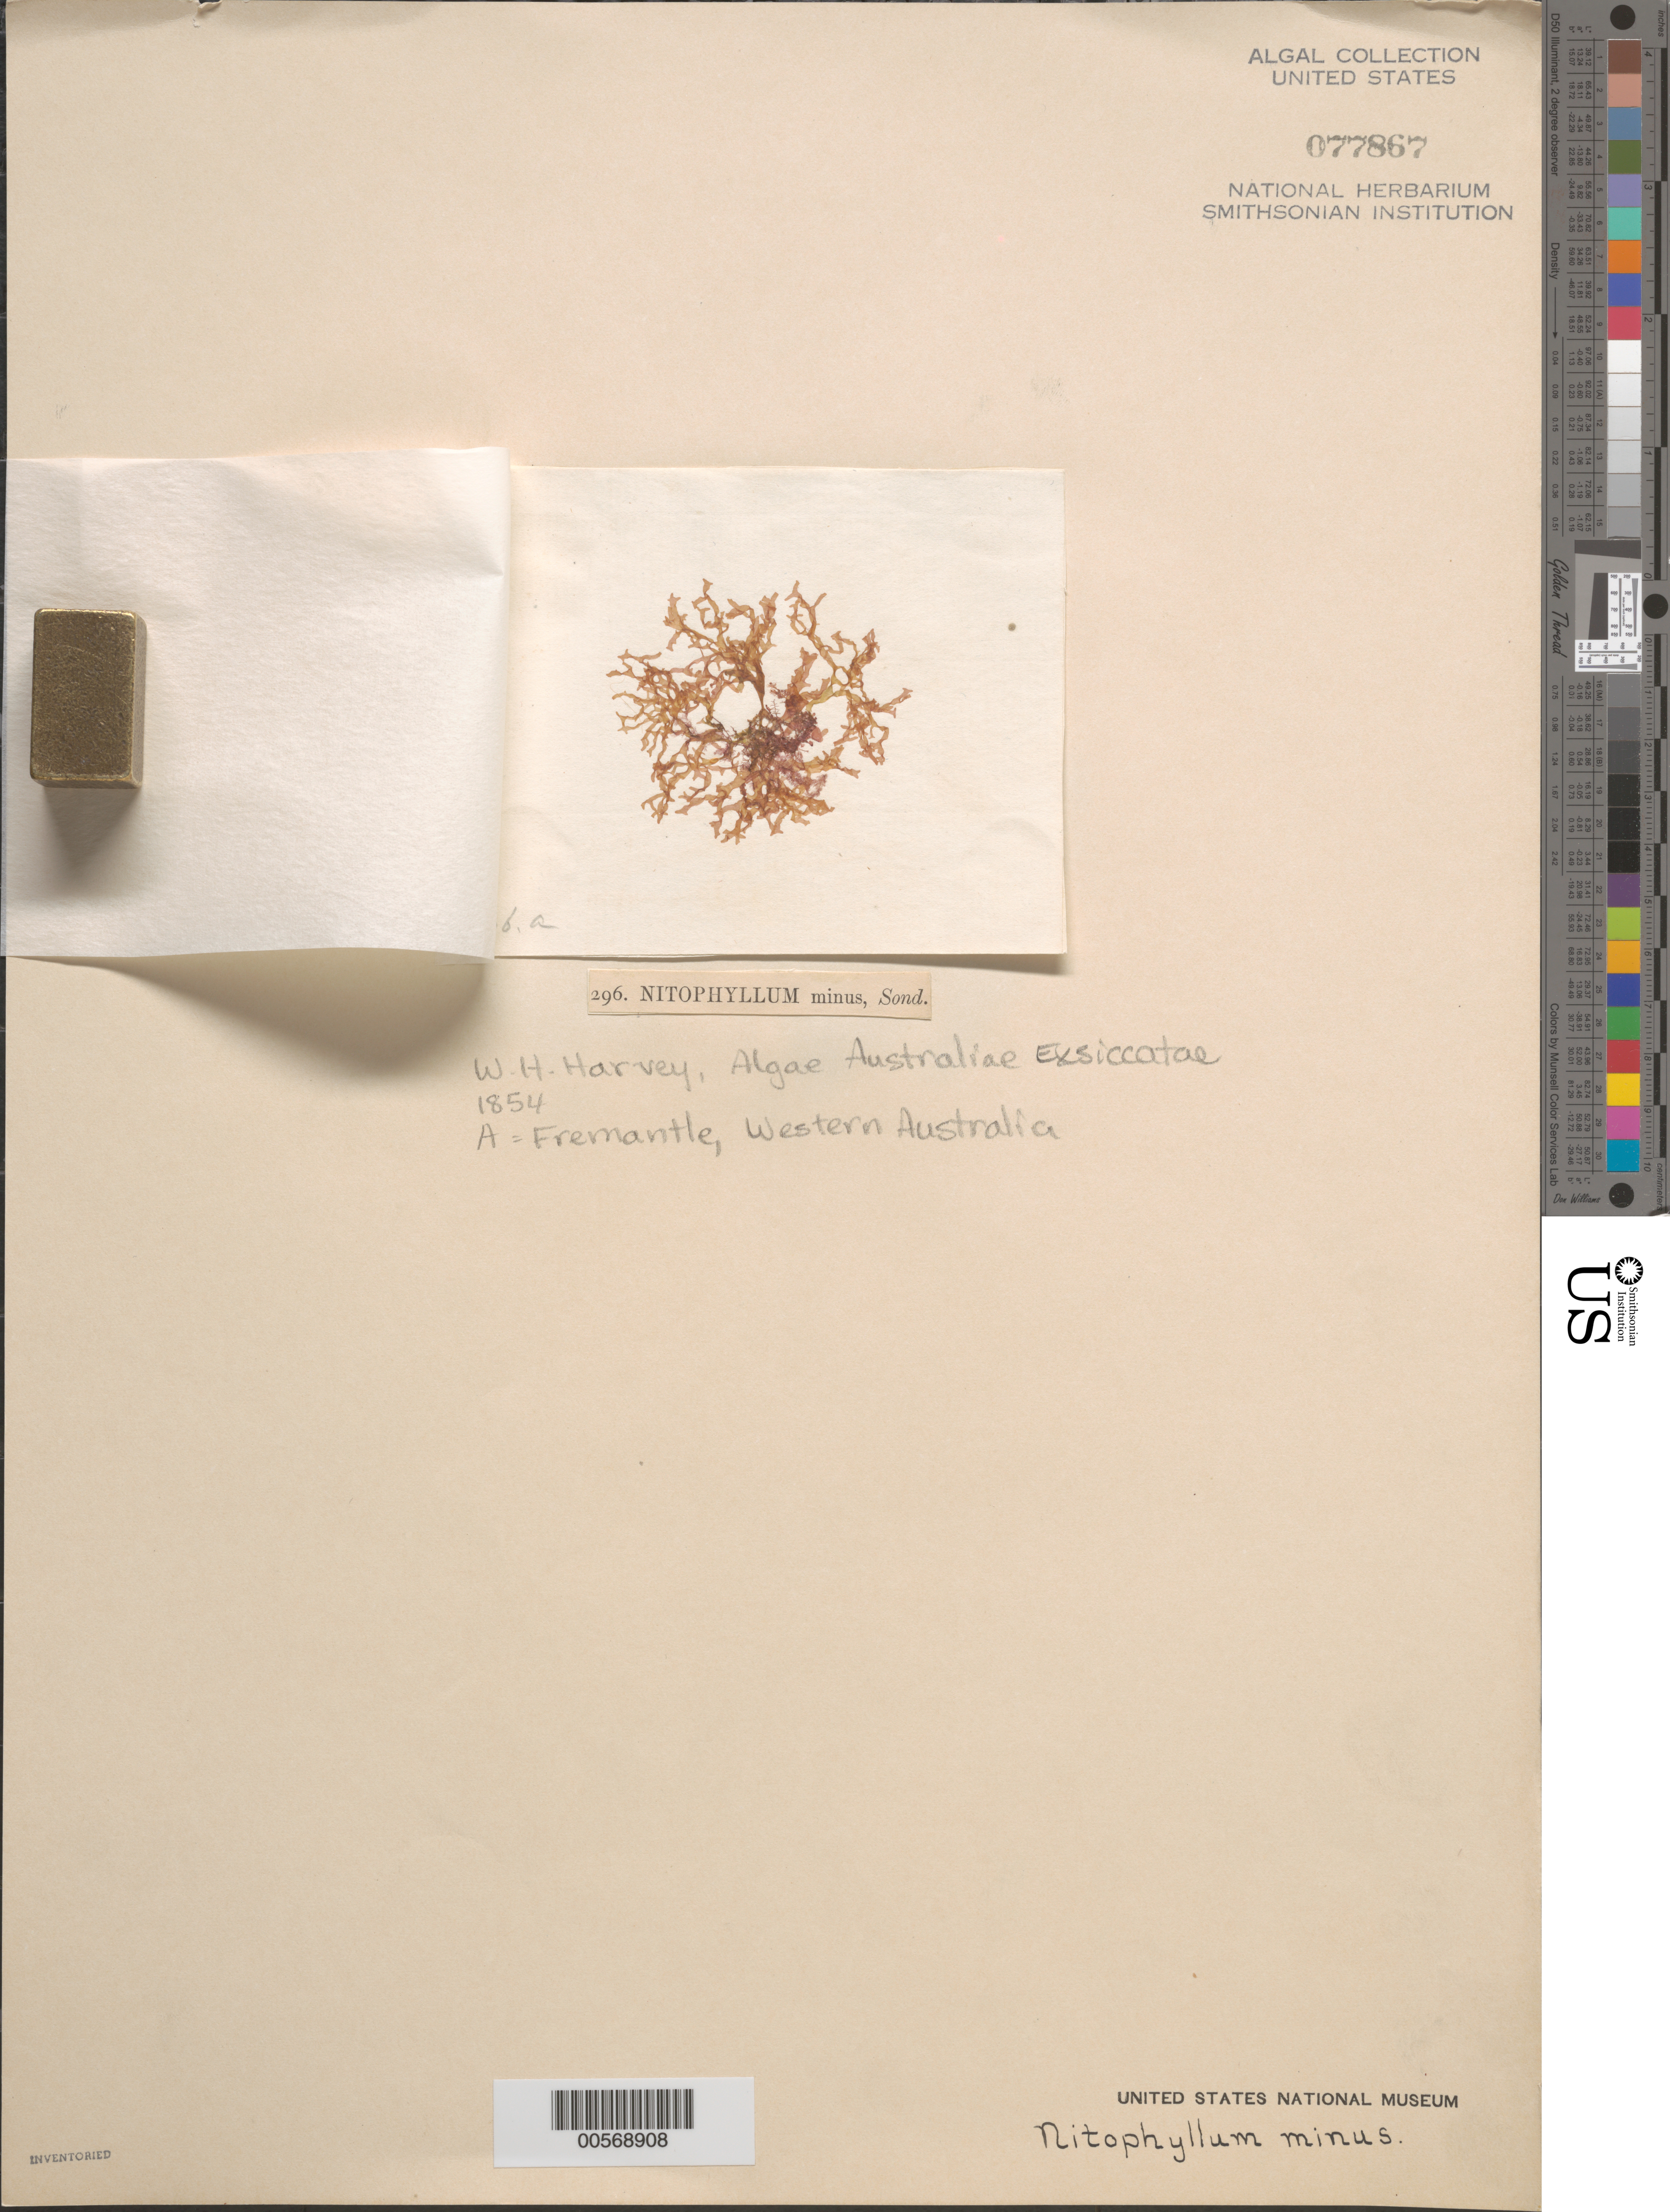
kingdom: Plantae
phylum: Rhodophyta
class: Florideophyceae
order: Ceramiales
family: Delesseriaceae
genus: Nitophyllum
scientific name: Nitophyllum minus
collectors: W. Harvey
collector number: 296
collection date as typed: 1854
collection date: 1854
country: Australia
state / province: Western Australia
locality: Fremantle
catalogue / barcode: US 77867